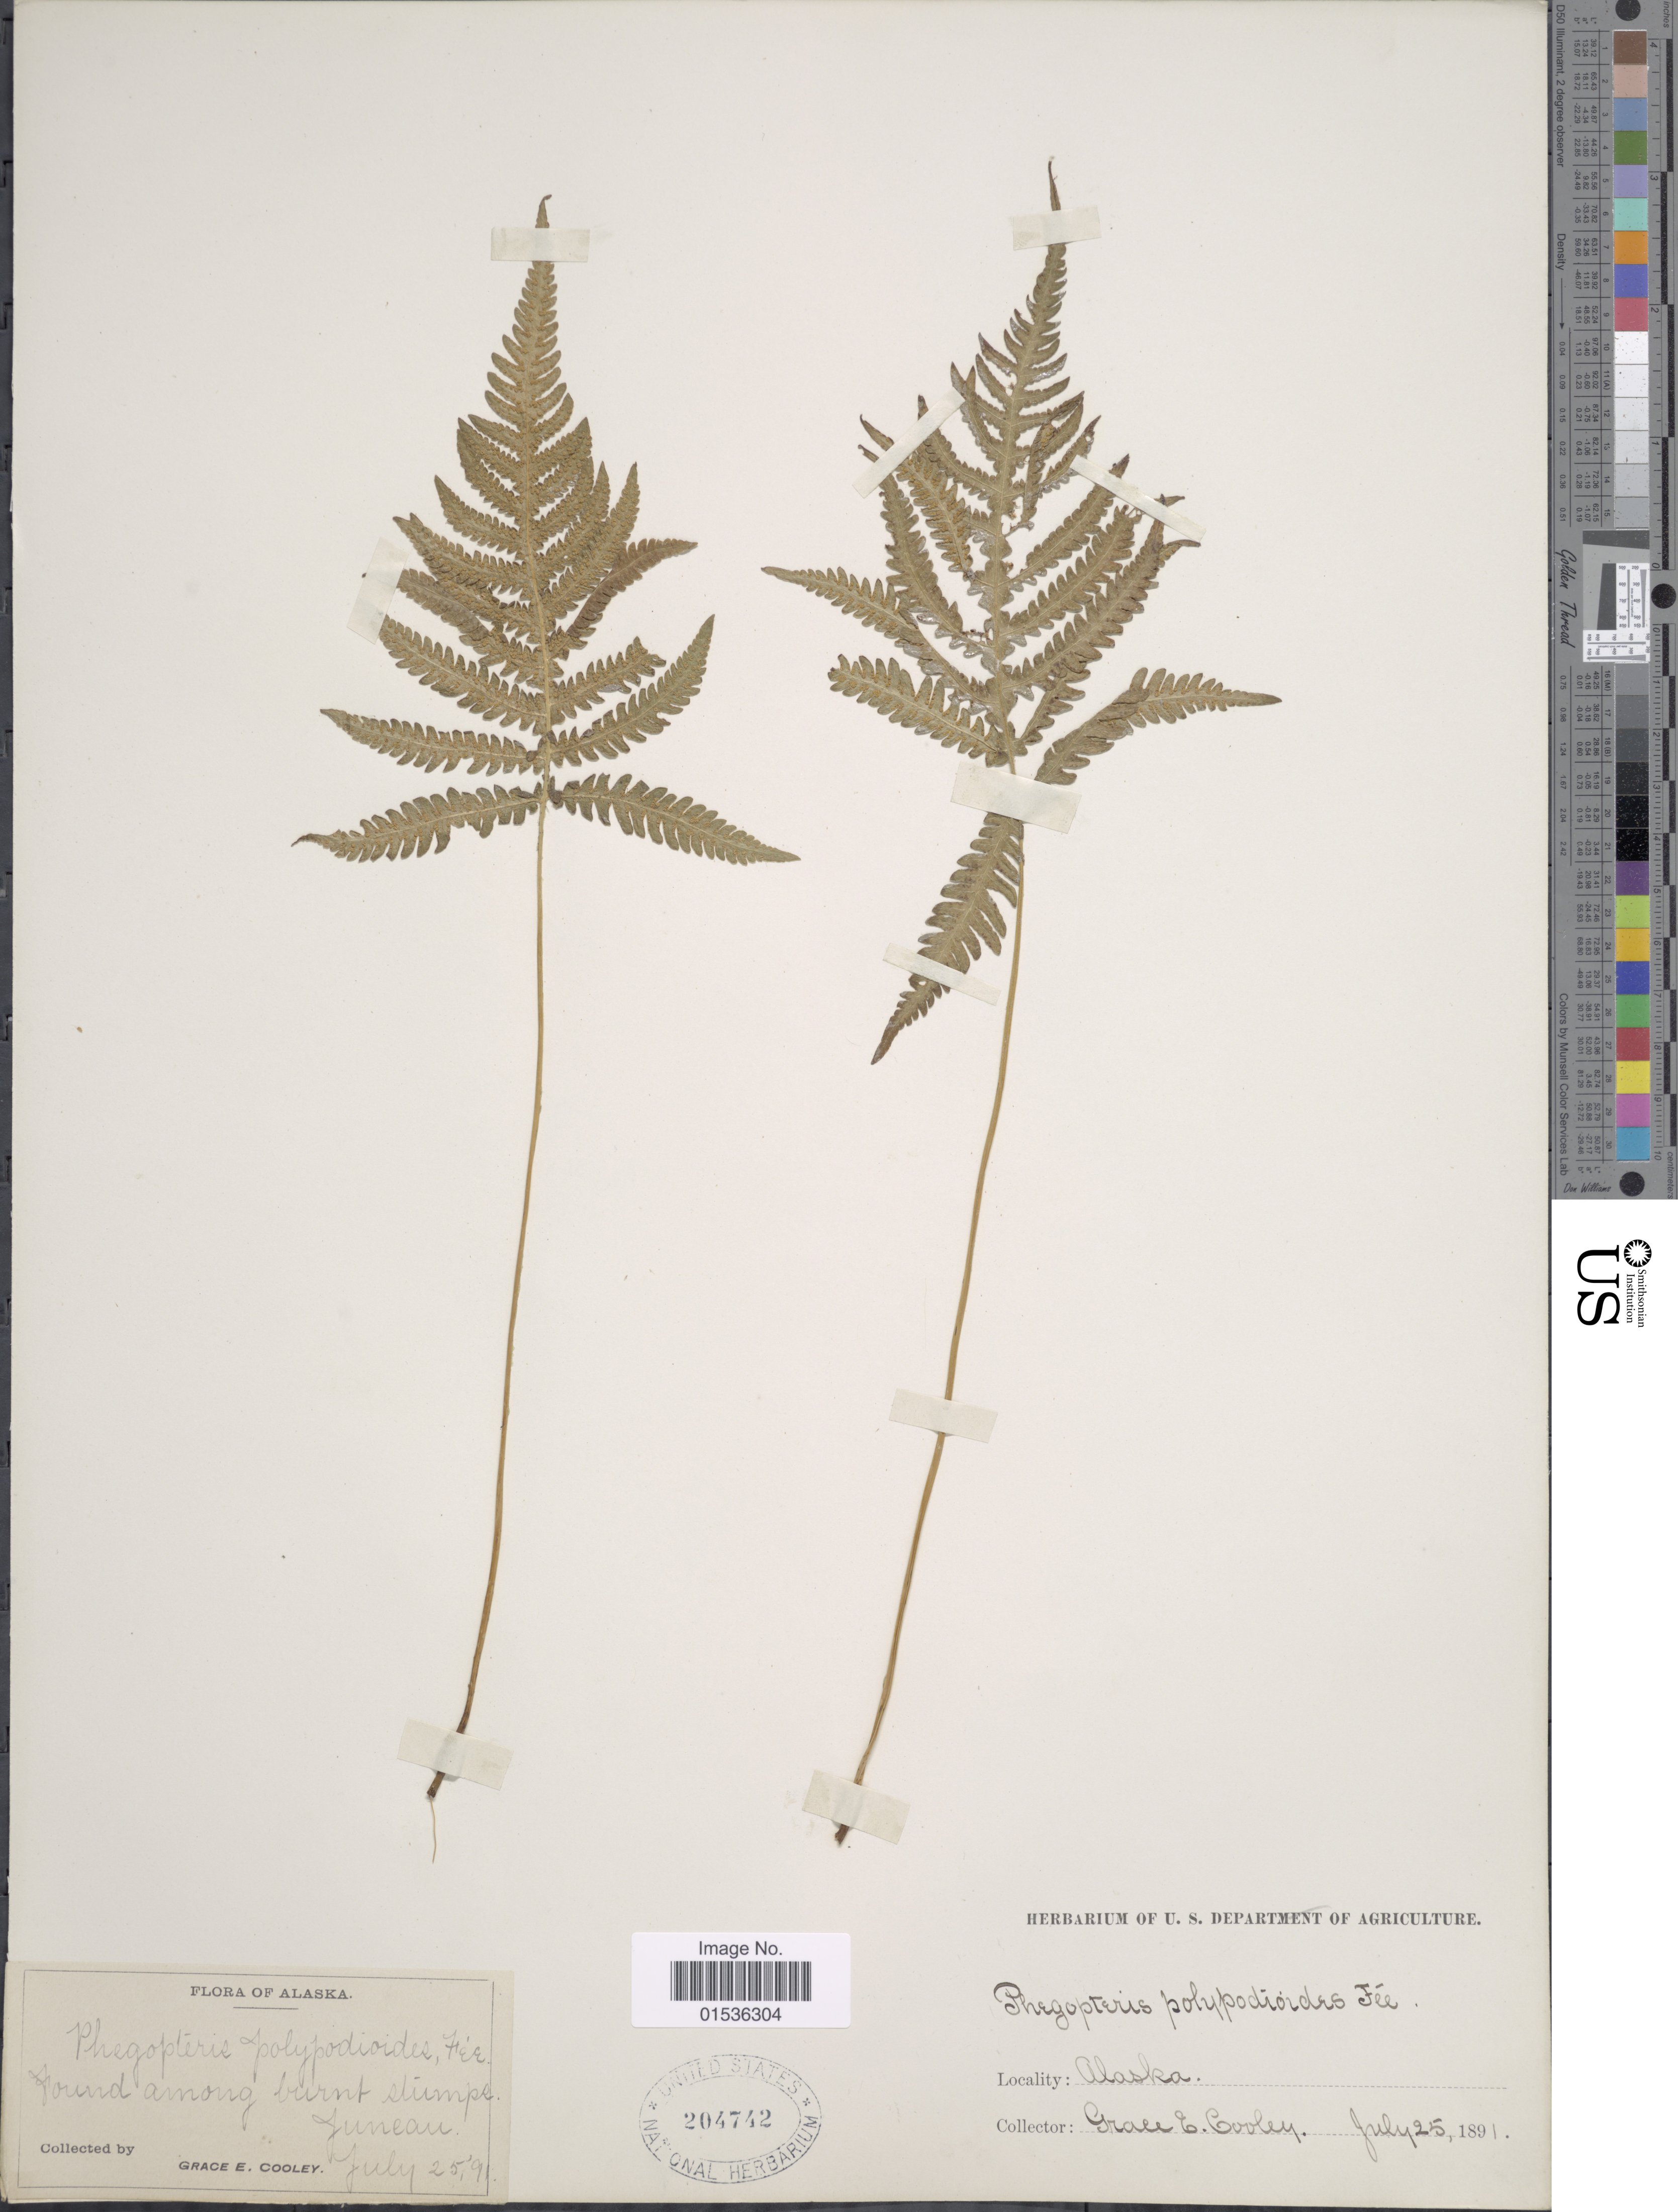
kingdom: Plantae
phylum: Tracheophyta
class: Polypodiopsida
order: Polypodiales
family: Thelypteridaceae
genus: Phegopteris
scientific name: Phegopteris connectilis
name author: (Michx.) Watt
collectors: G. E. Cooley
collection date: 1891-07-25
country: United States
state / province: Alaska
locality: Alaska, Juneau.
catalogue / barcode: US 204742